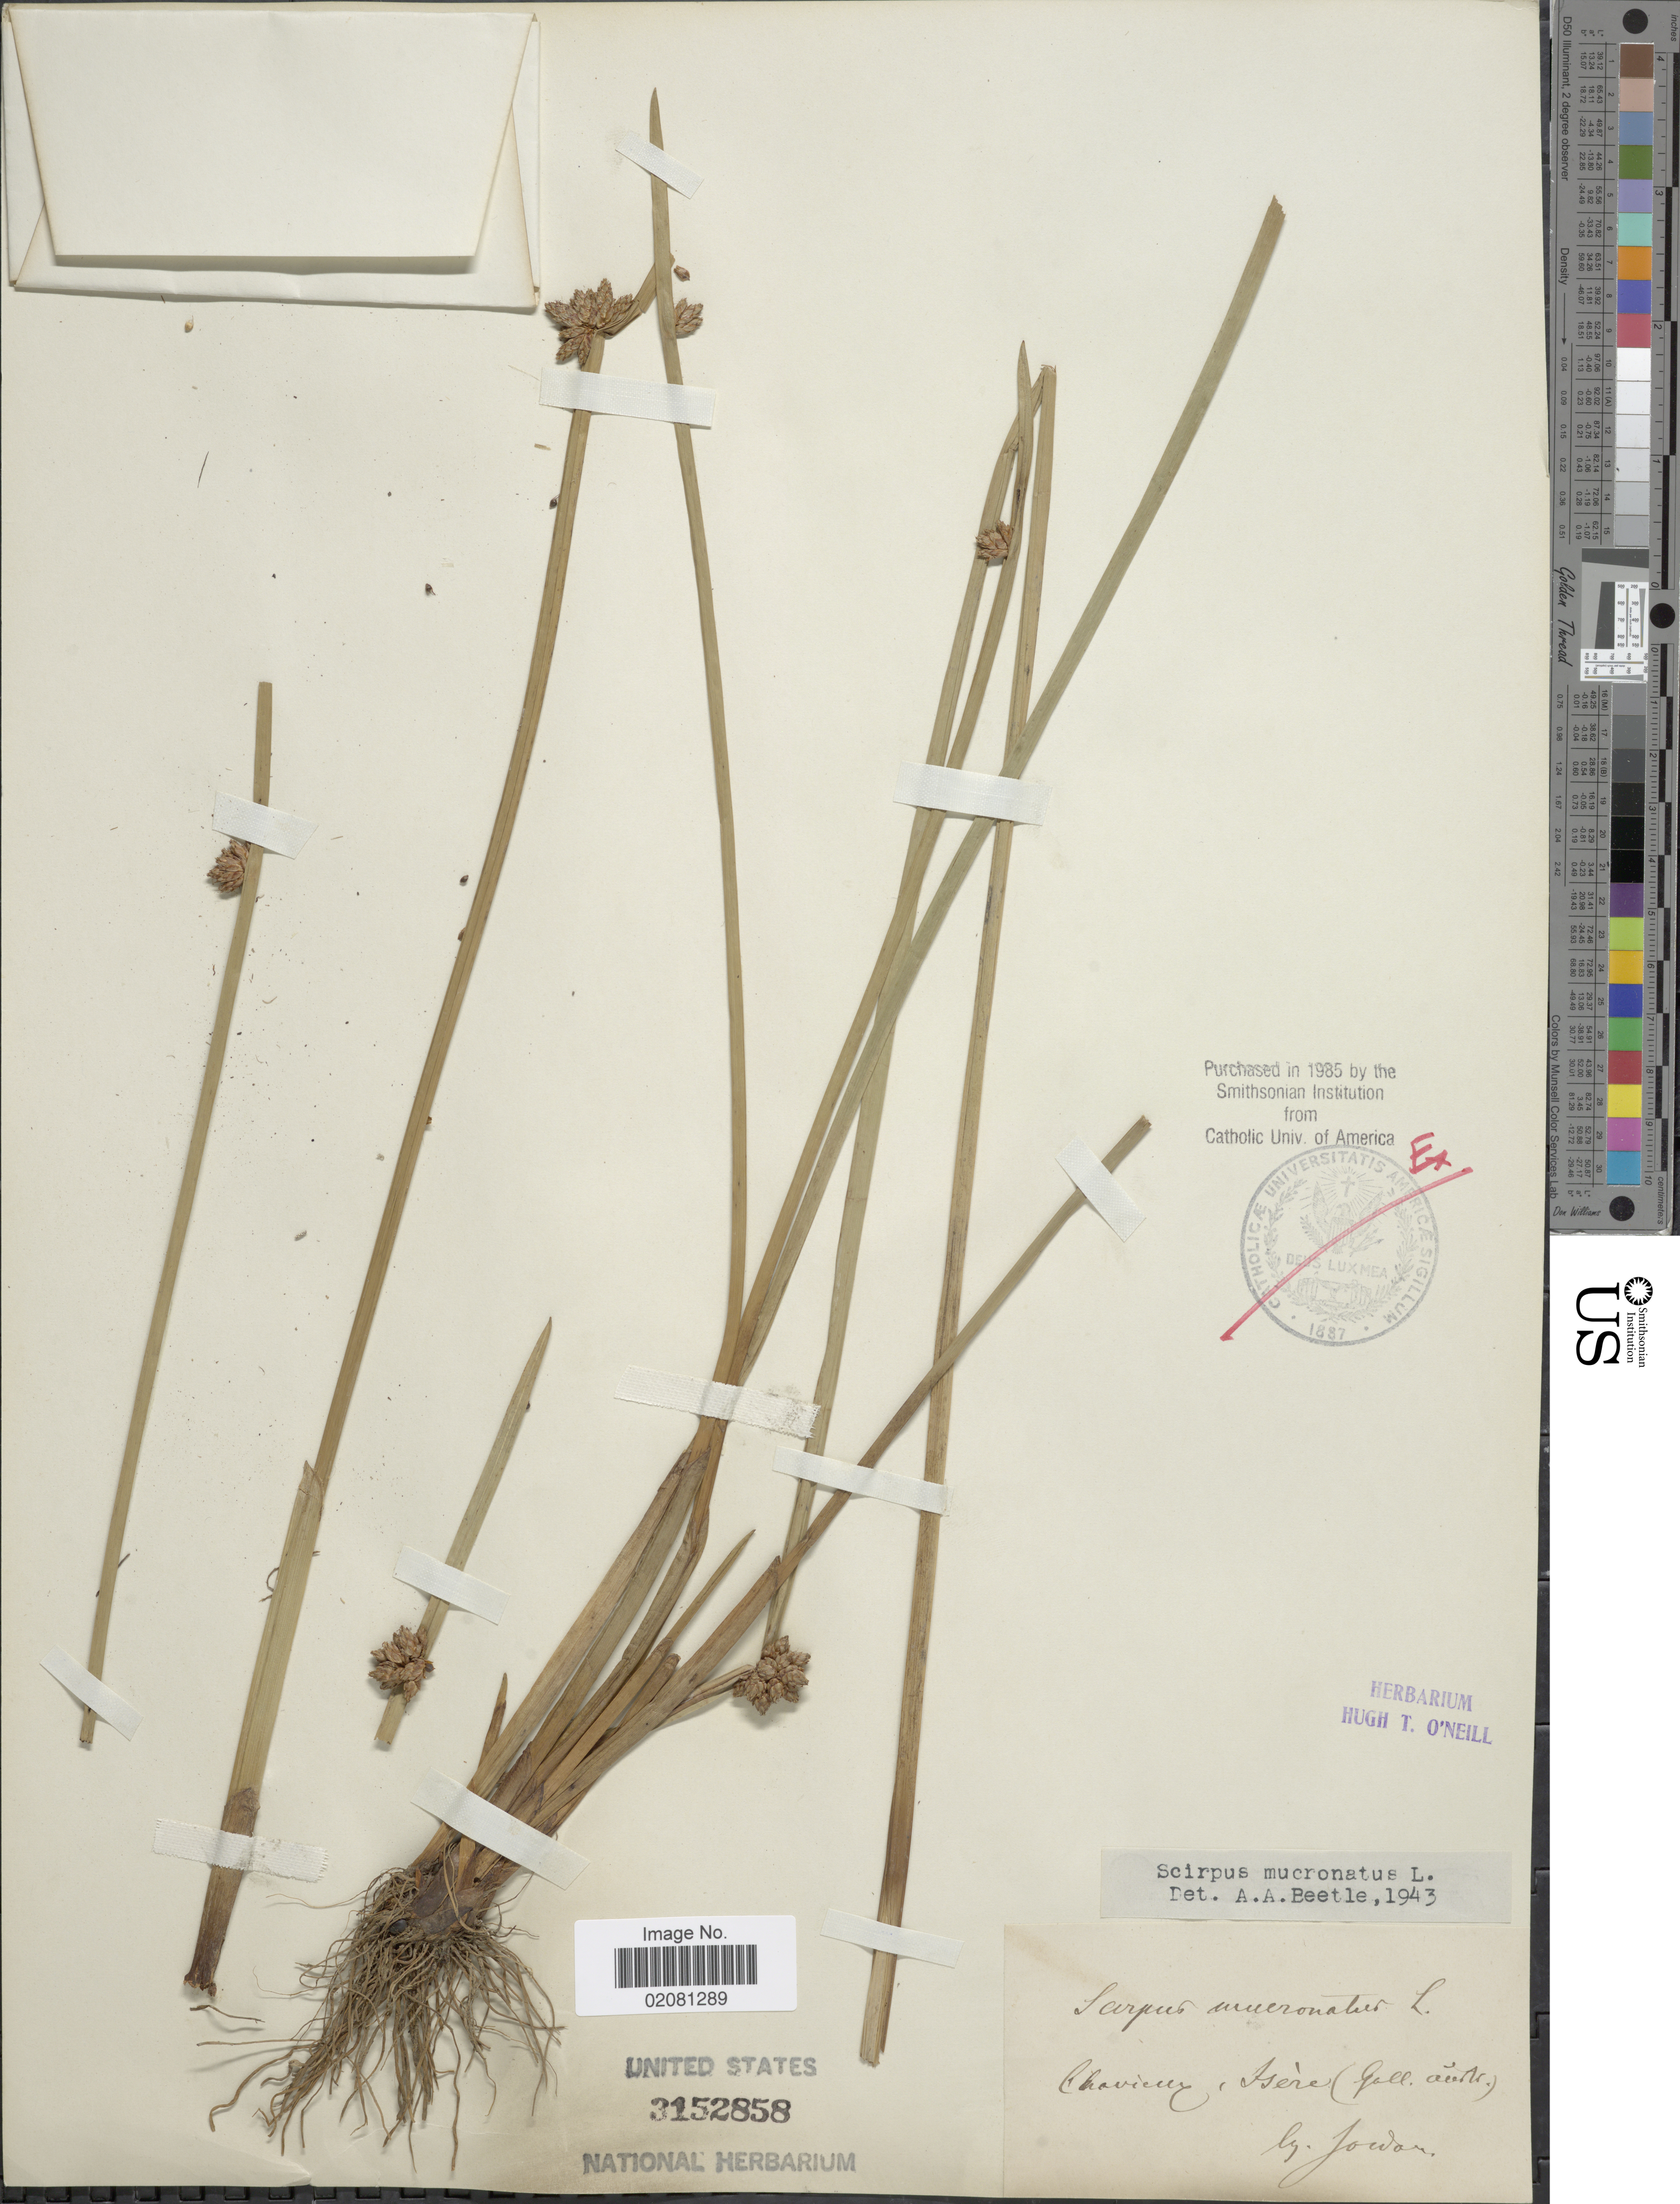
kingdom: Plantae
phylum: Tracheophyta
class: Liliopsida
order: Poales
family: Cyperaceae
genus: Schoenoplectiella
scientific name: Schoenoplectiella mucronata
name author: (L.) Jung & Choi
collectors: -. Jordan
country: France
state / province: Auvergne-Rhône-Alpes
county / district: Isère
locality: Chavierre, Isere (Gall. austre) [interpreted]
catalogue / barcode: US 3152858